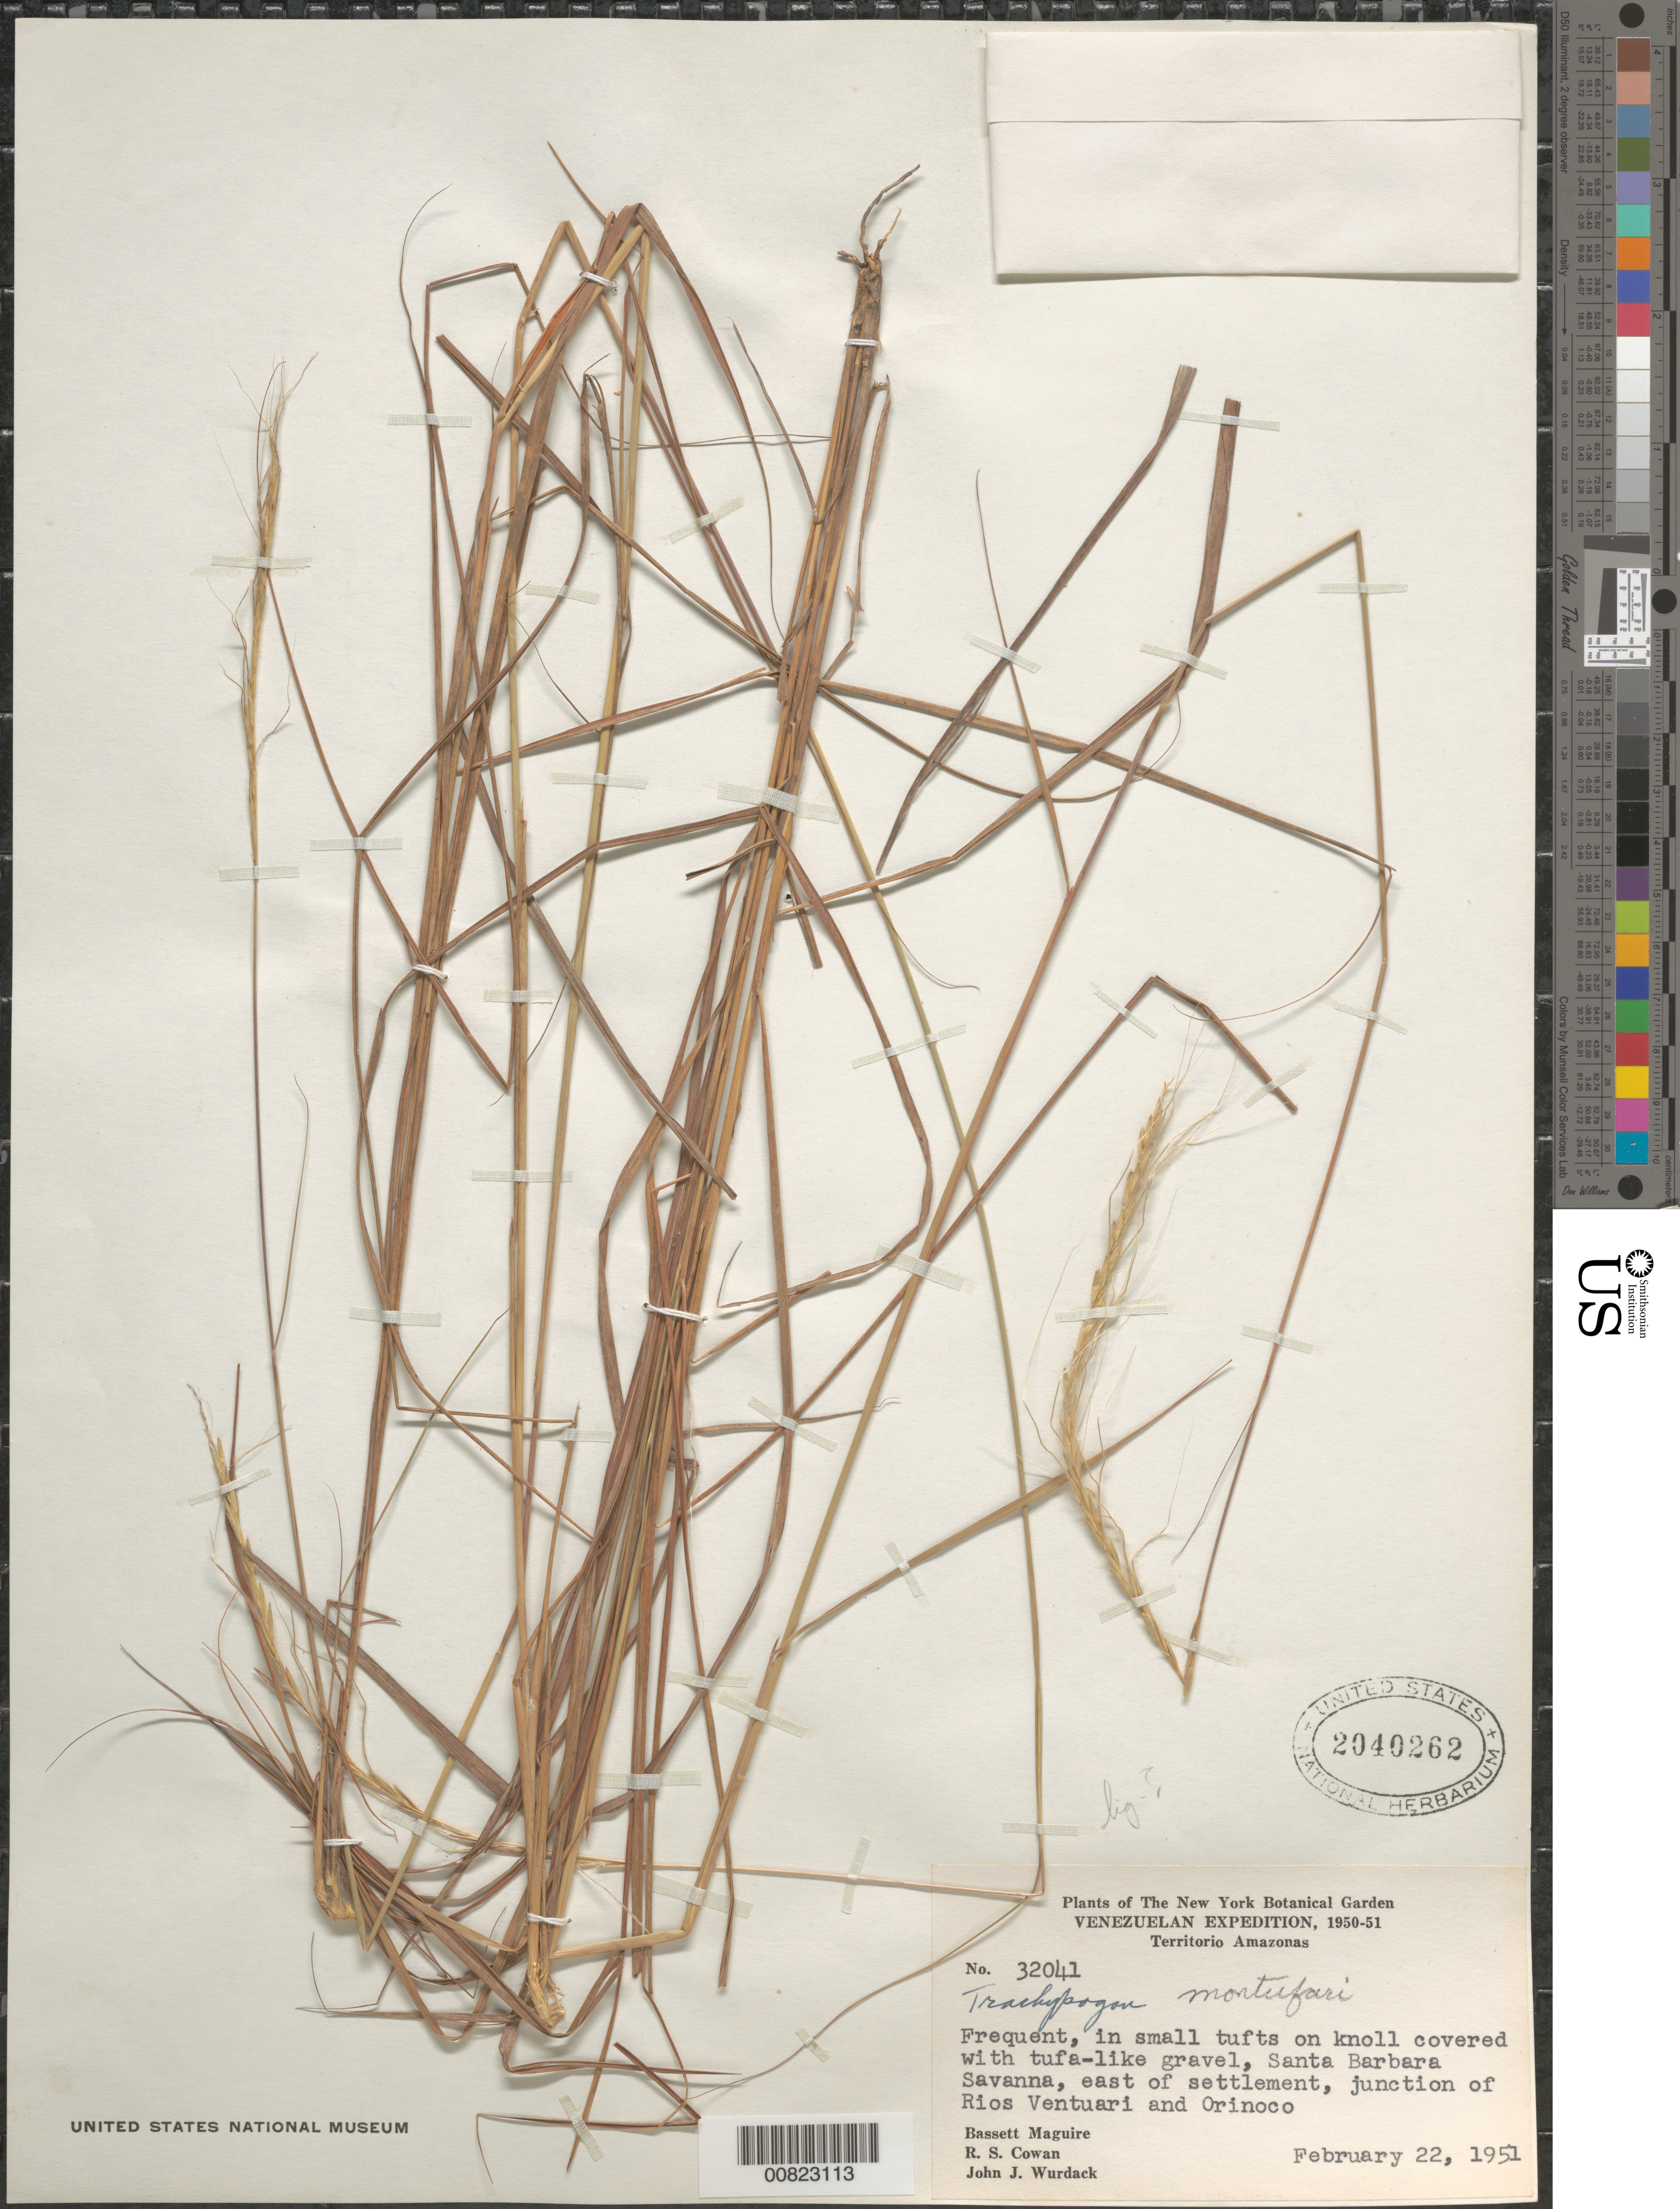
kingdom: Plantae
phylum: Tracheophyta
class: Liliopsida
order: Poales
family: Poaceae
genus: Trachypogon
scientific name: Trachypogon montufarii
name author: Nees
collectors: B. Maguire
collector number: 32041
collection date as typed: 22-Feb-51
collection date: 1951-02-22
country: Venezuela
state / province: Amazonas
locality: Santa Barbara Savanna, E of settlement, junction of Ríos Ventuari & Orinoco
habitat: Knoll covered with tufa-like gravel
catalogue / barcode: US 2040262